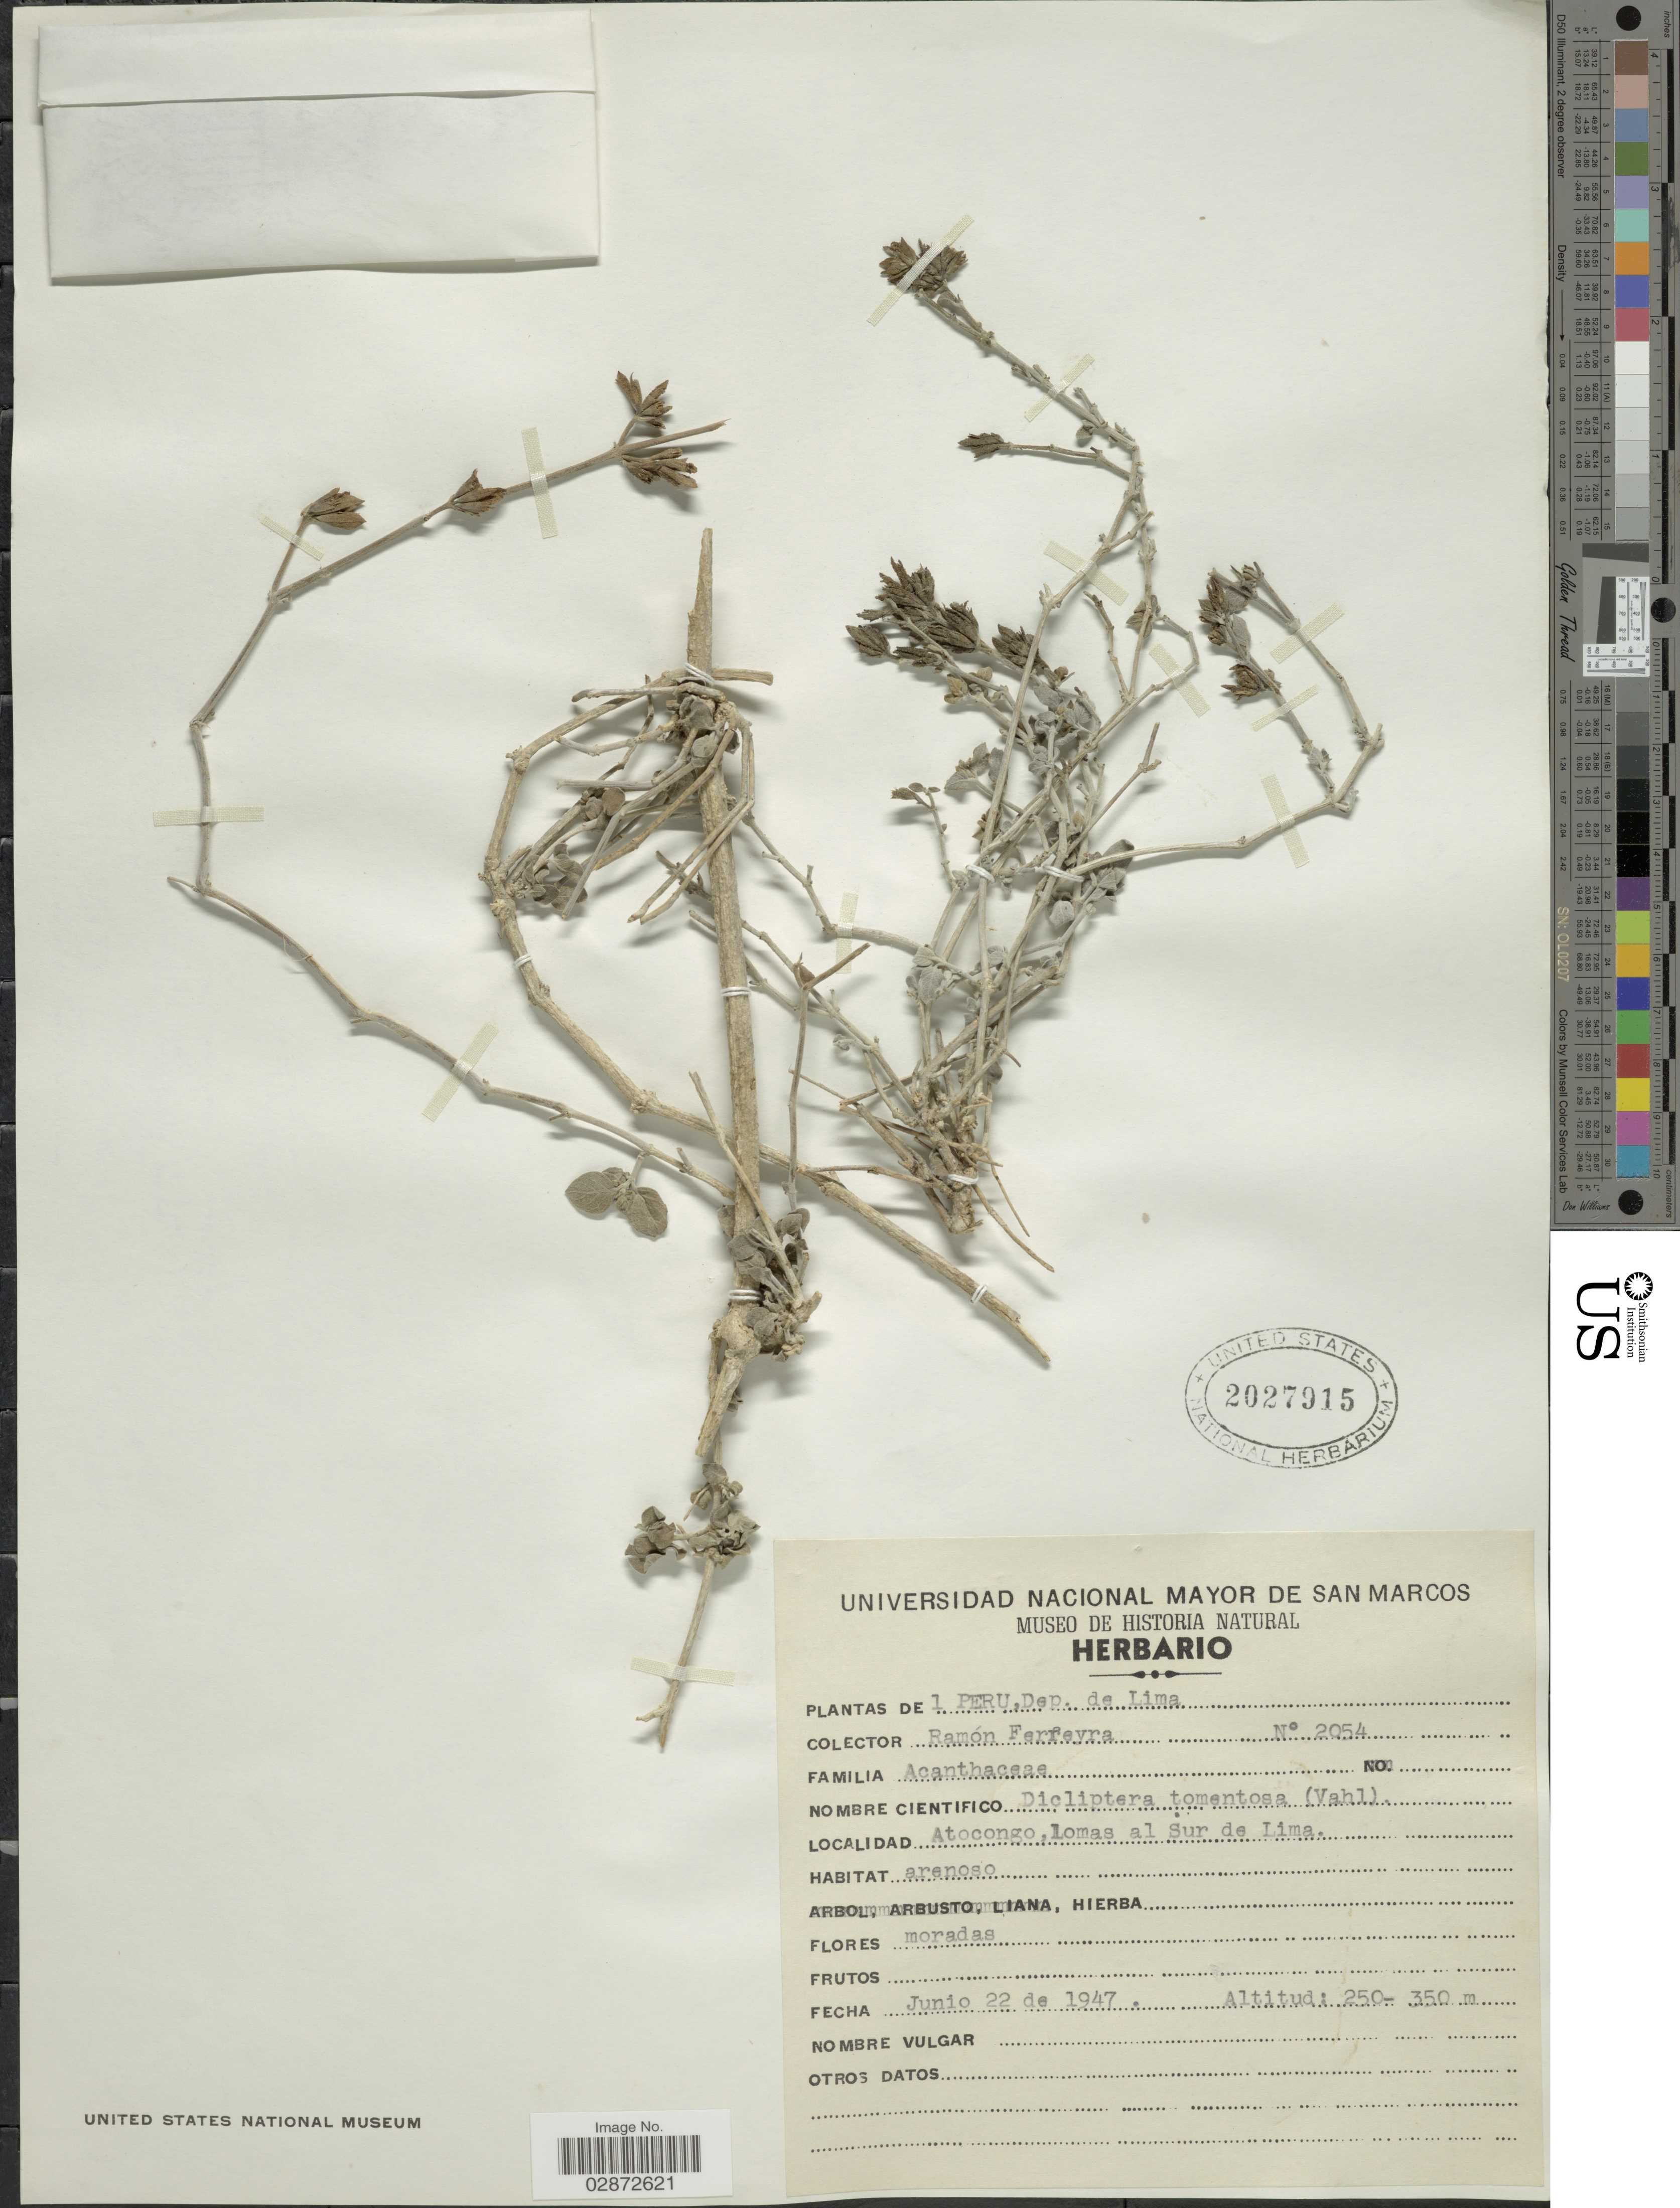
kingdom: Plantae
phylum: Tracheophyta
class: Magnoliopsida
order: Lamiales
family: Acanthaceae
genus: Dicliptera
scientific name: Dicliptera tomentosa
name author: (Vahl) Nees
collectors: R. A. Ferreyra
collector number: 2054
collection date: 1947-06-22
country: Peru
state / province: Lima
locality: Dep. de Lima. Atocongo, Lomas al Sur de Lima.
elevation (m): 250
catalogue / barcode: US 2027915